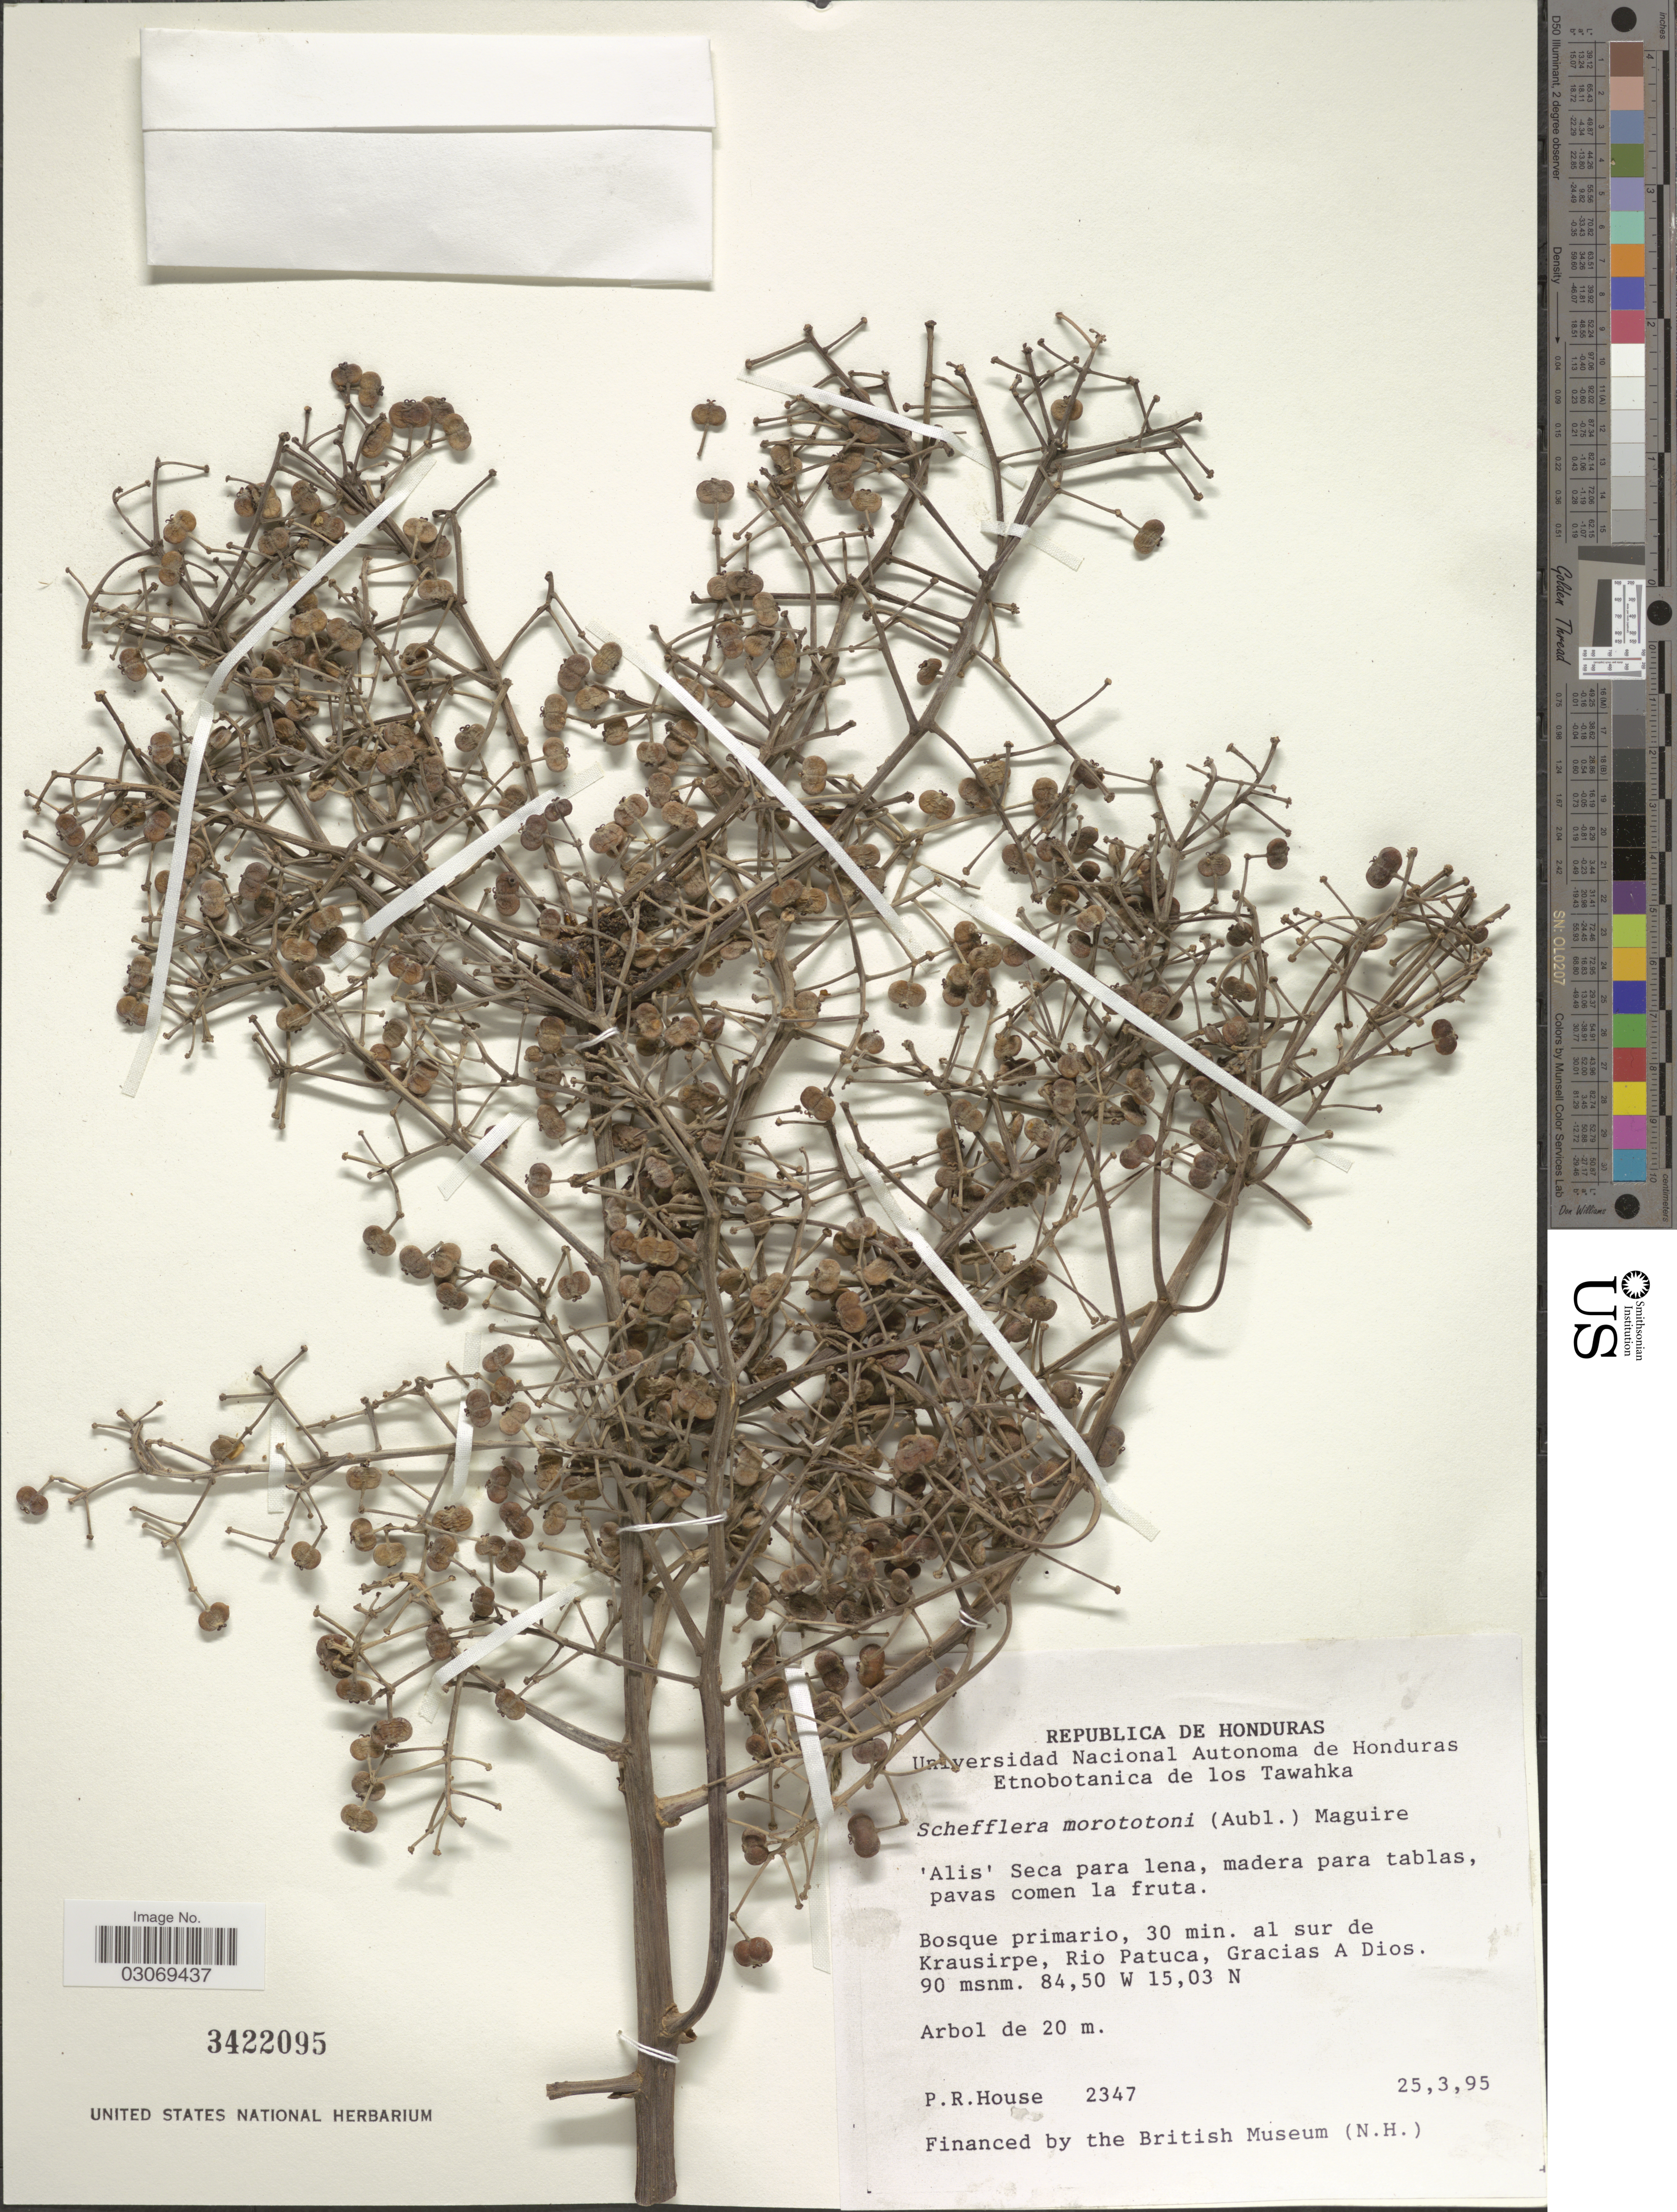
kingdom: Plantae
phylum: Tracheophyta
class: Magnoliopsida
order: Apiales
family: Araliaceae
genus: Schefflera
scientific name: Schefflera sp.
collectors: P. R. House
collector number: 2347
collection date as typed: Transcribed d/m/y: 25/3/95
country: Honduras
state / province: Gracias de Dios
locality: Republica de Honduras. 30 min. al sur de Krausirpe, Rio Patuca, Gracias A Dios.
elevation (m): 90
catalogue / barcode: US 3422095